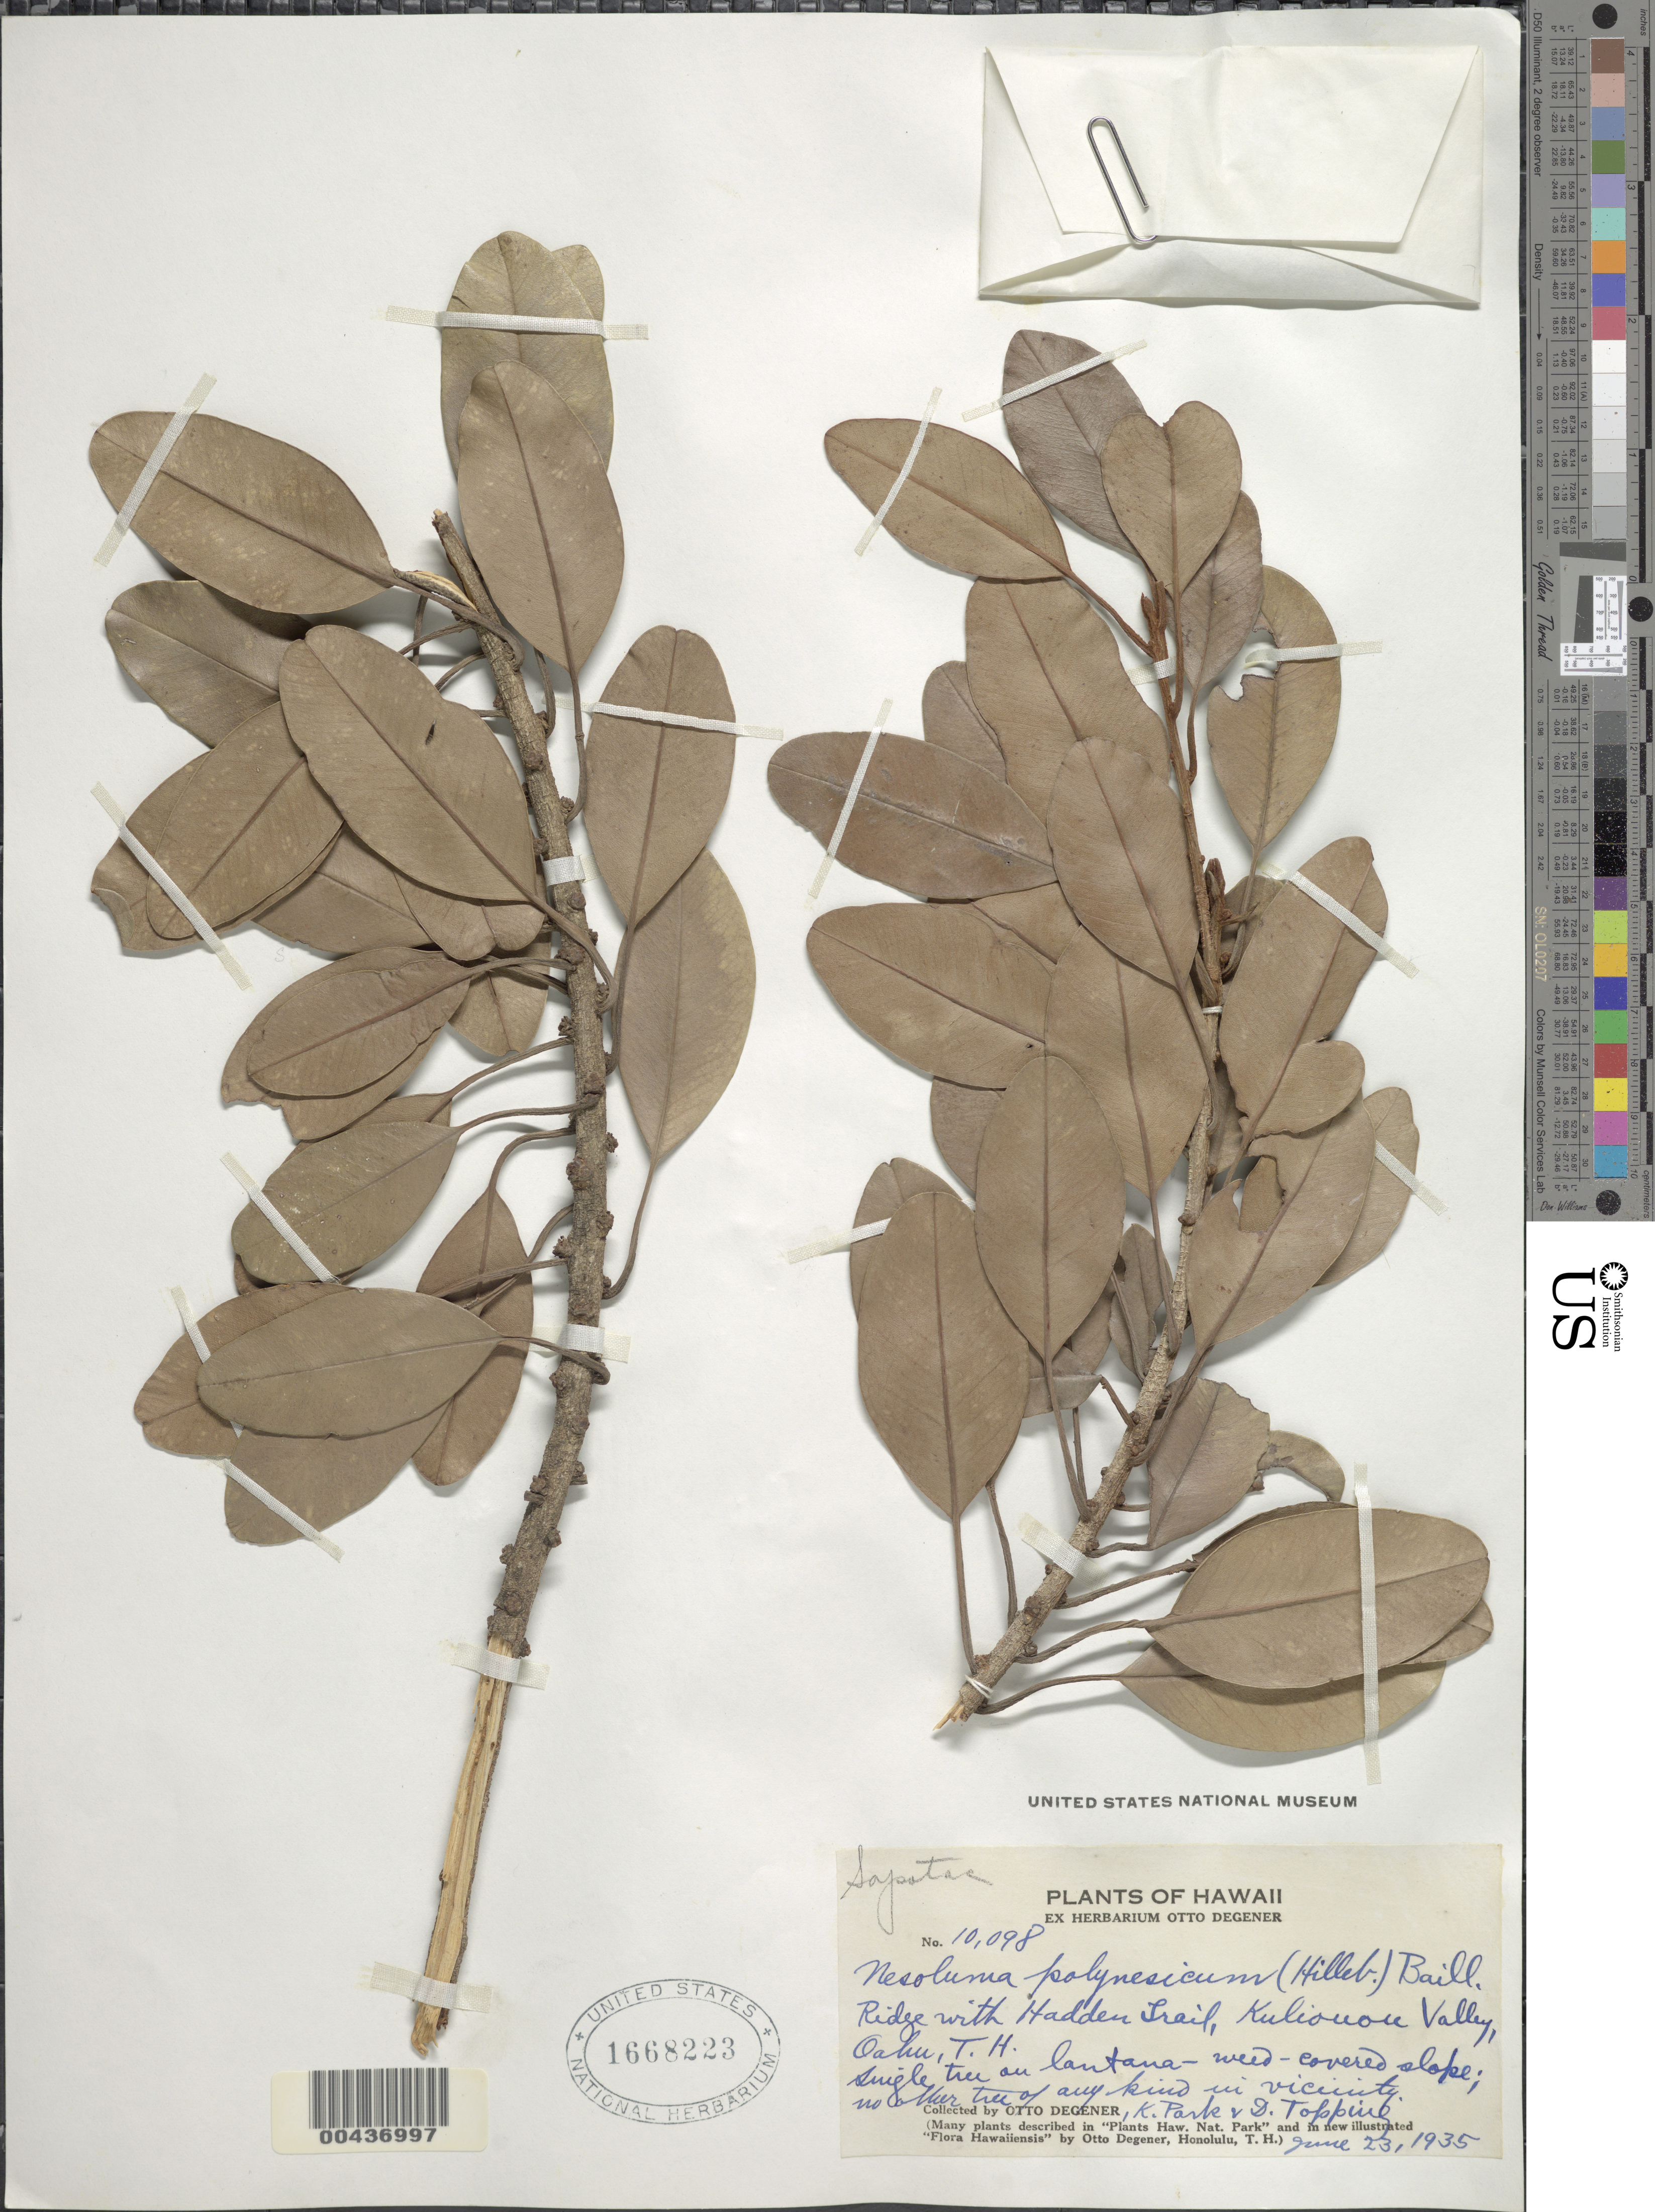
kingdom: Plantae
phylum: Tracheophyta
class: Magnoliopsida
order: Ericales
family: Sapotaceae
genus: Sideroxylon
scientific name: Sideroxylon polynesicum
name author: (Hillebr.) Smedmark & Anderb.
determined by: Wagner, W. L., (BOT), Smithsonian Institution - National Museum of Natural History (UNITED STATES)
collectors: O. Degener, K. Park & D. L. Topping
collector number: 10098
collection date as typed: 23 Jun 1935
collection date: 1935-06-23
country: United States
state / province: Hawaii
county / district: Honolulu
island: Oahu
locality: Ridge with Hadden Trail, Kuliouou Valley, Oahu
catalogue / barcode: US 1668223